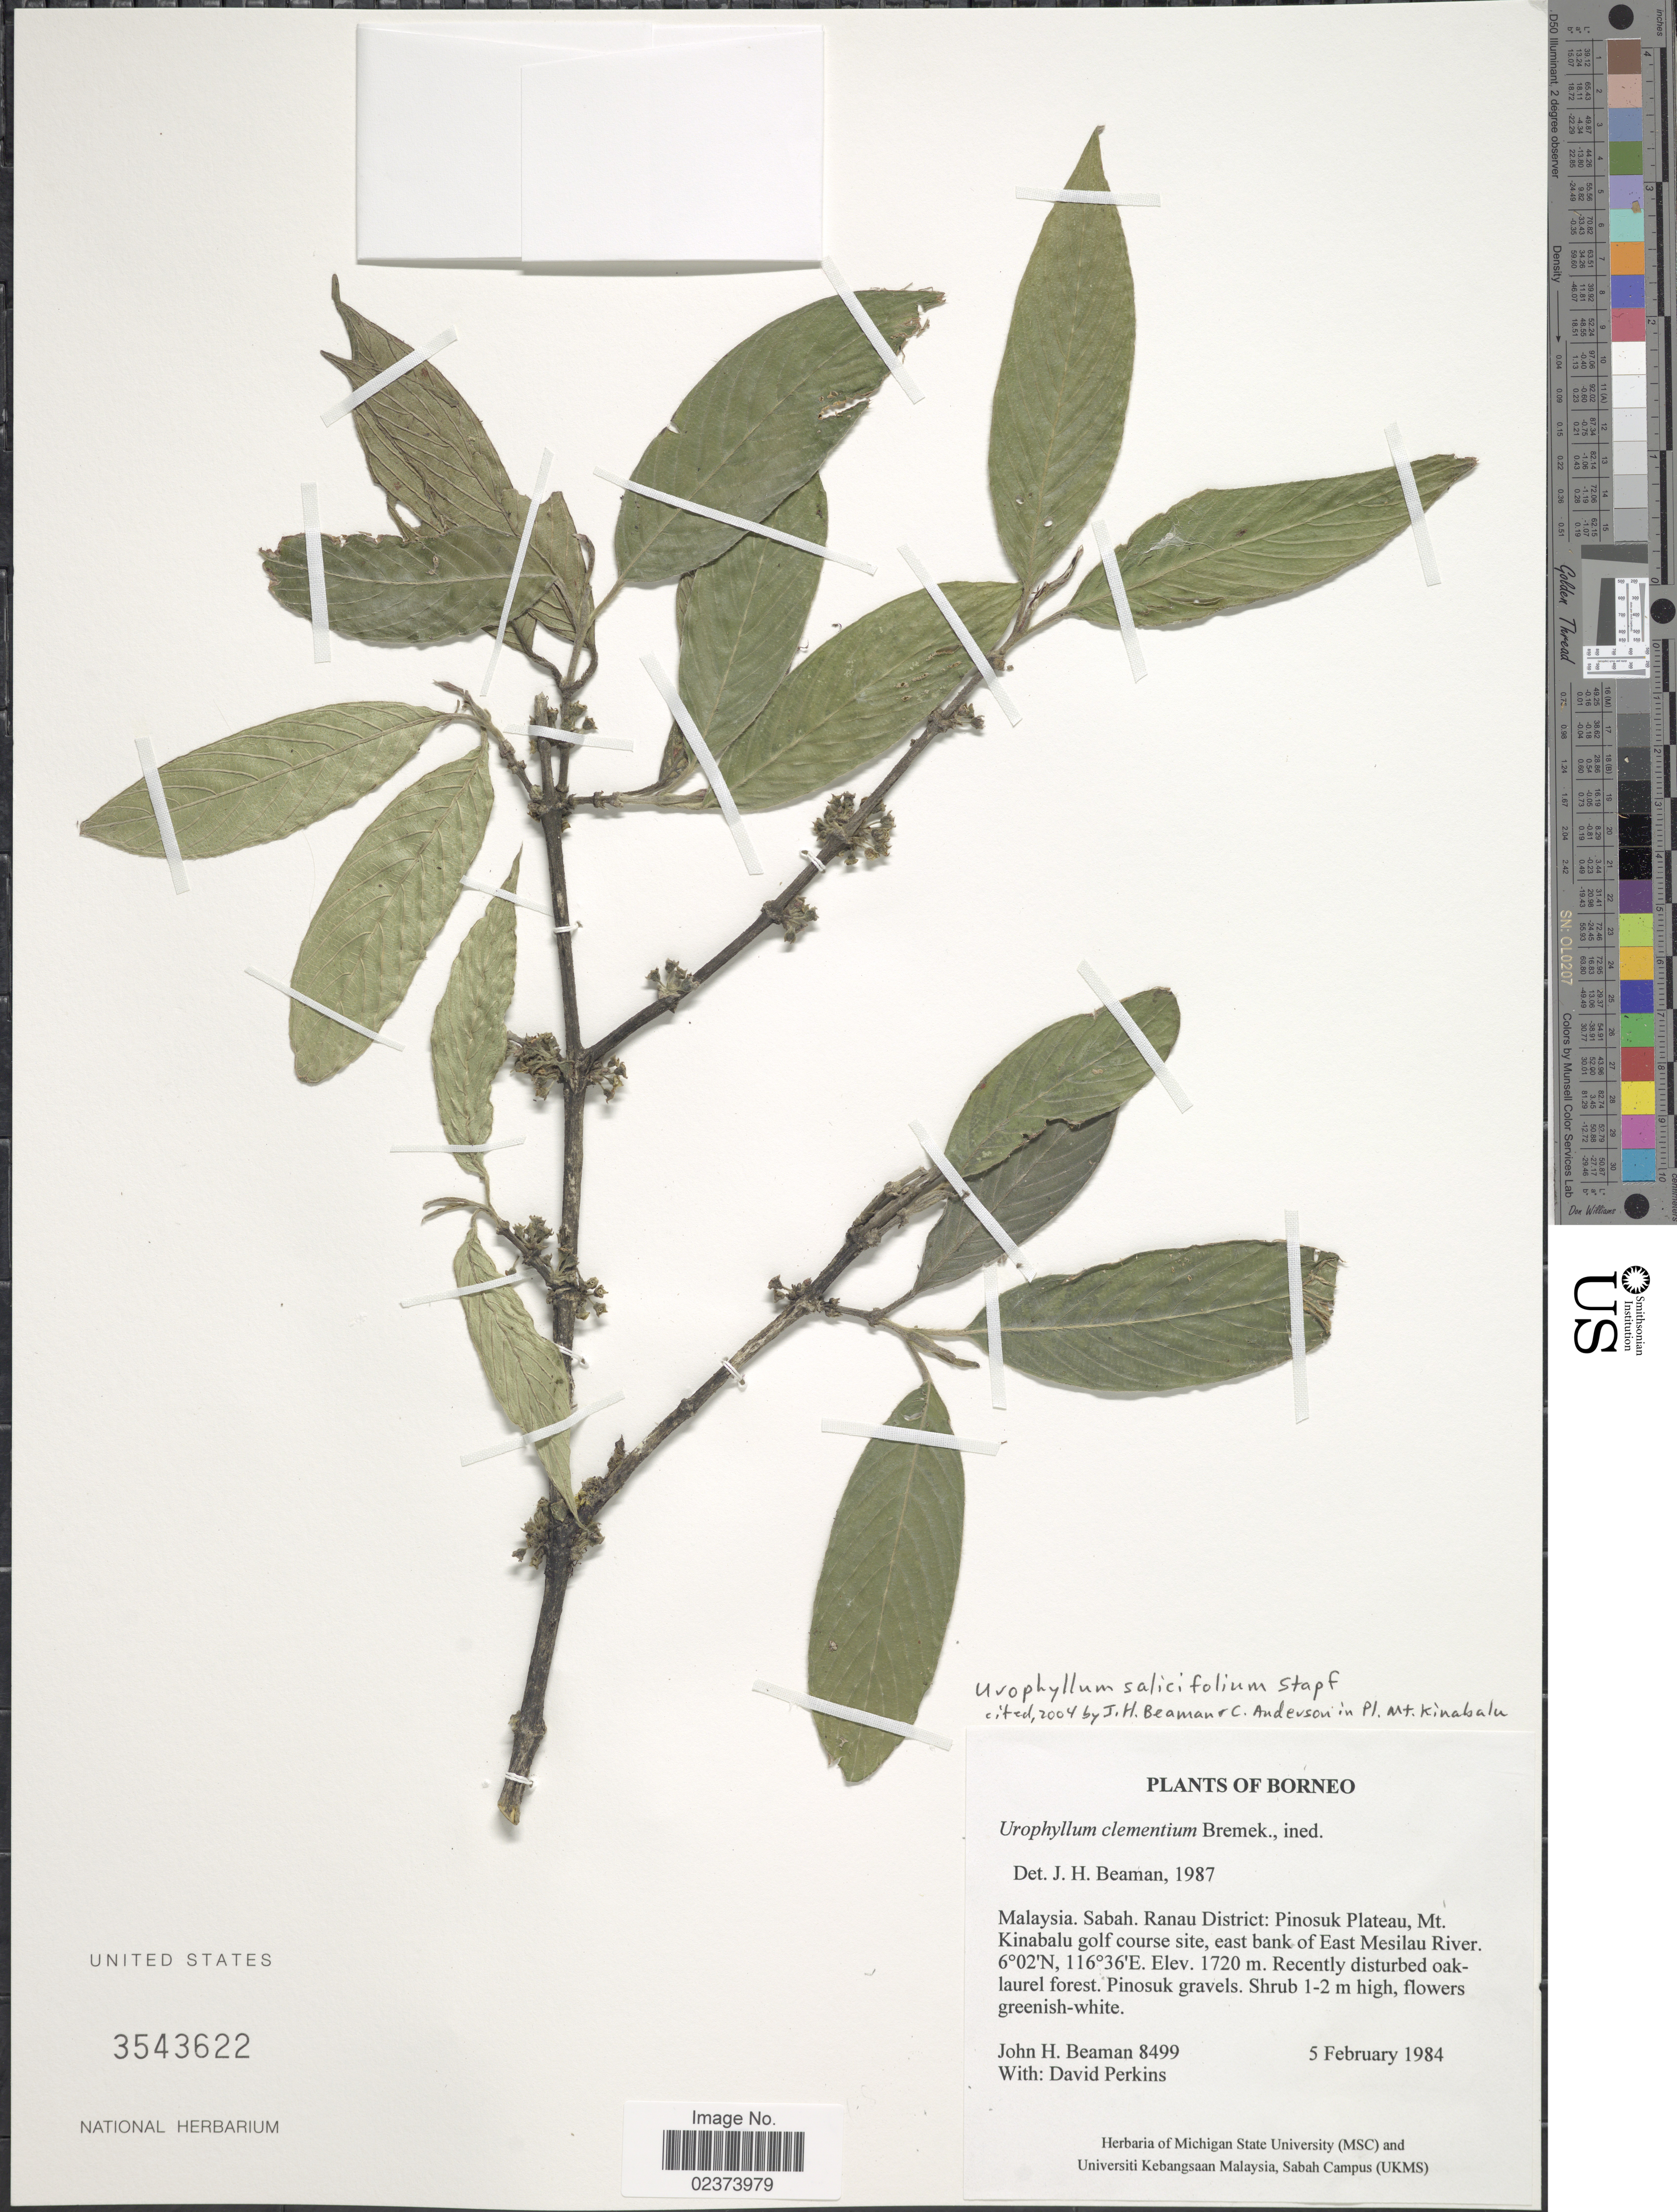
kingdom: Plantae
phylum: Tracheophyta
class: Magnoliopsida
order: Gentianales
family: Rubiaceae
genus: Urophyllum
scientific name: Urophyllum salicifolium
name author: Stapf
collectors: J. H. Beaman & D. Perkins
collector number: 8499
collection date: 1984-02-05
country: Malaysia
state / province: Sabah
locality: Borneo, Ranau District: Pinosuk Plateau, Mt. Kinabalu golf course site, east bank of East Mesilau River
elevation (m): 1720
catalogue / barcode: US 3543622